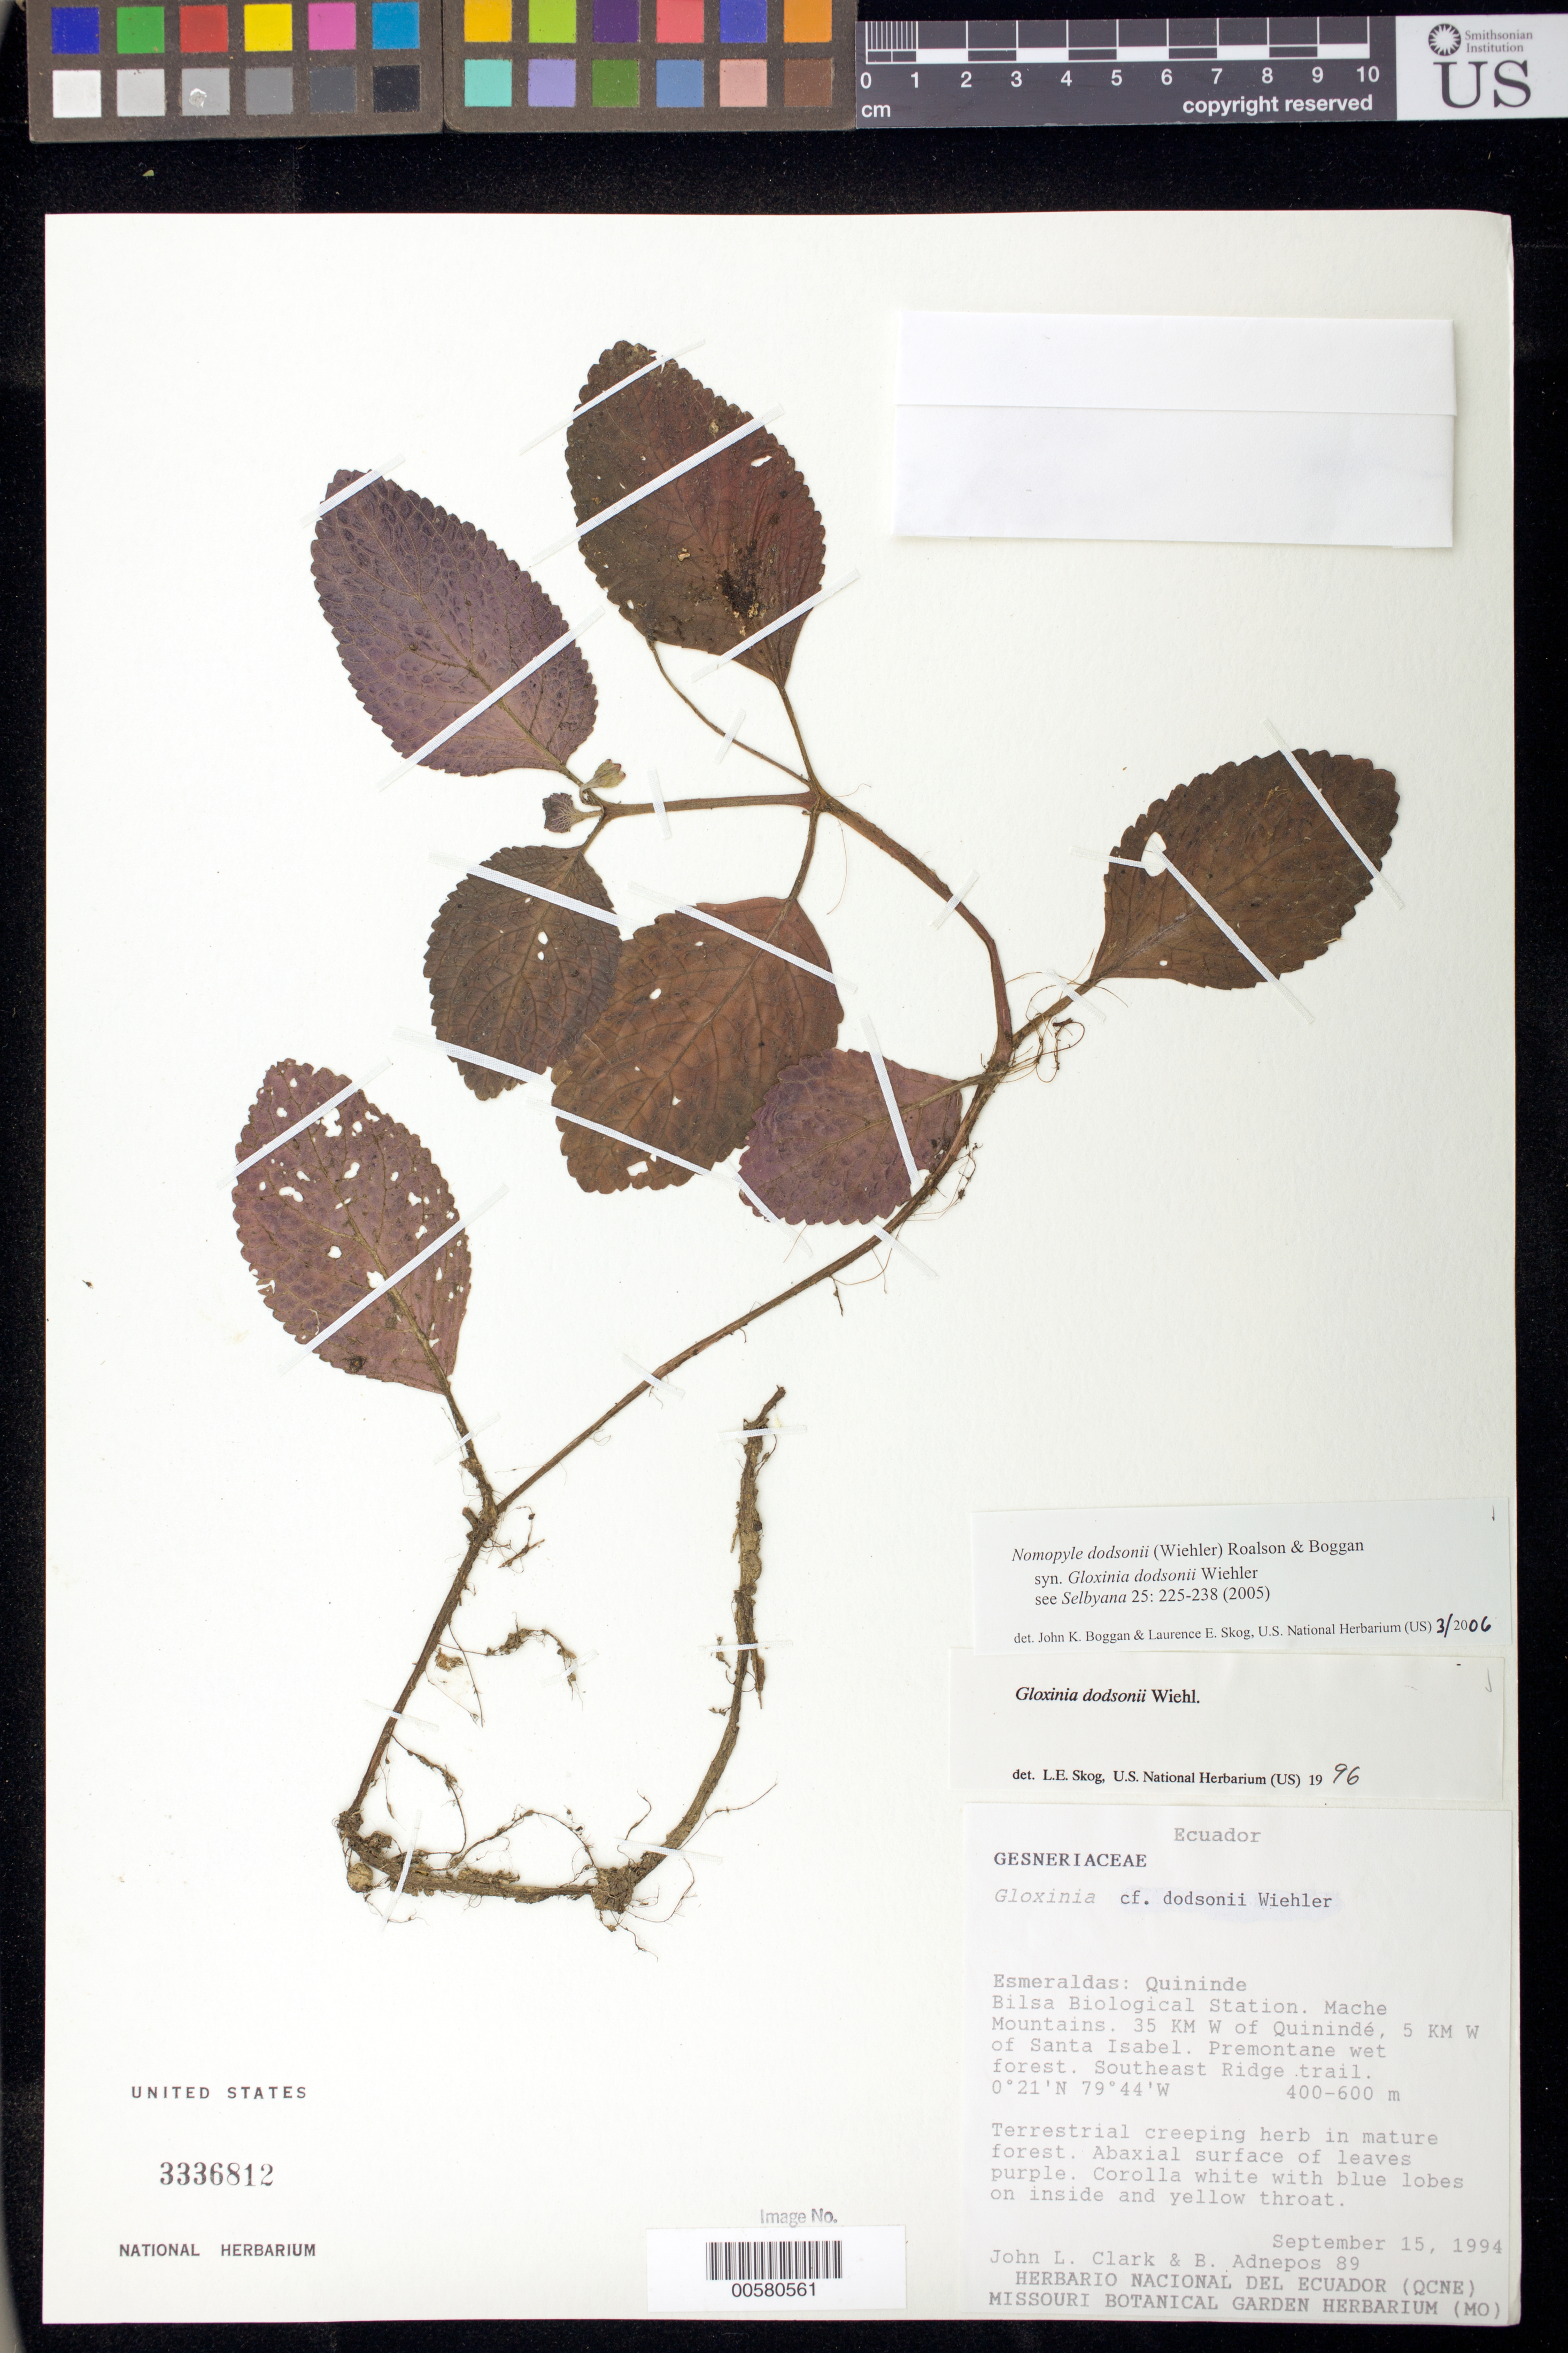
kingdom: Plantae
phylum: Tracheophyta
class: Magnoliopsida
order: Lamiales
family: Gesneriaceae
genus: Nomopyle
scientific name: Nomopyle dodsonii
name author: (Wiehler) Roalson & Boggan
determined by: Boggan, J. K.; Skog, L. E.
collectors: J. L. Clark & B. Adnepos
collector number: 89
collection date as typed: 15 Sep 1994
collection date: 1994-09-15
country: Ecuador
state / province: Esmeraldas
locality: Quininde, Bilsa Biological Station, Mache Mountains, 35 km W of Quinindé, 5 km W of Santa Isabel; Southeast Ridge trail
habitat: Premontane wet forest; in mature forest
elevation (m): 400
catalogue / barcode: US 3336812